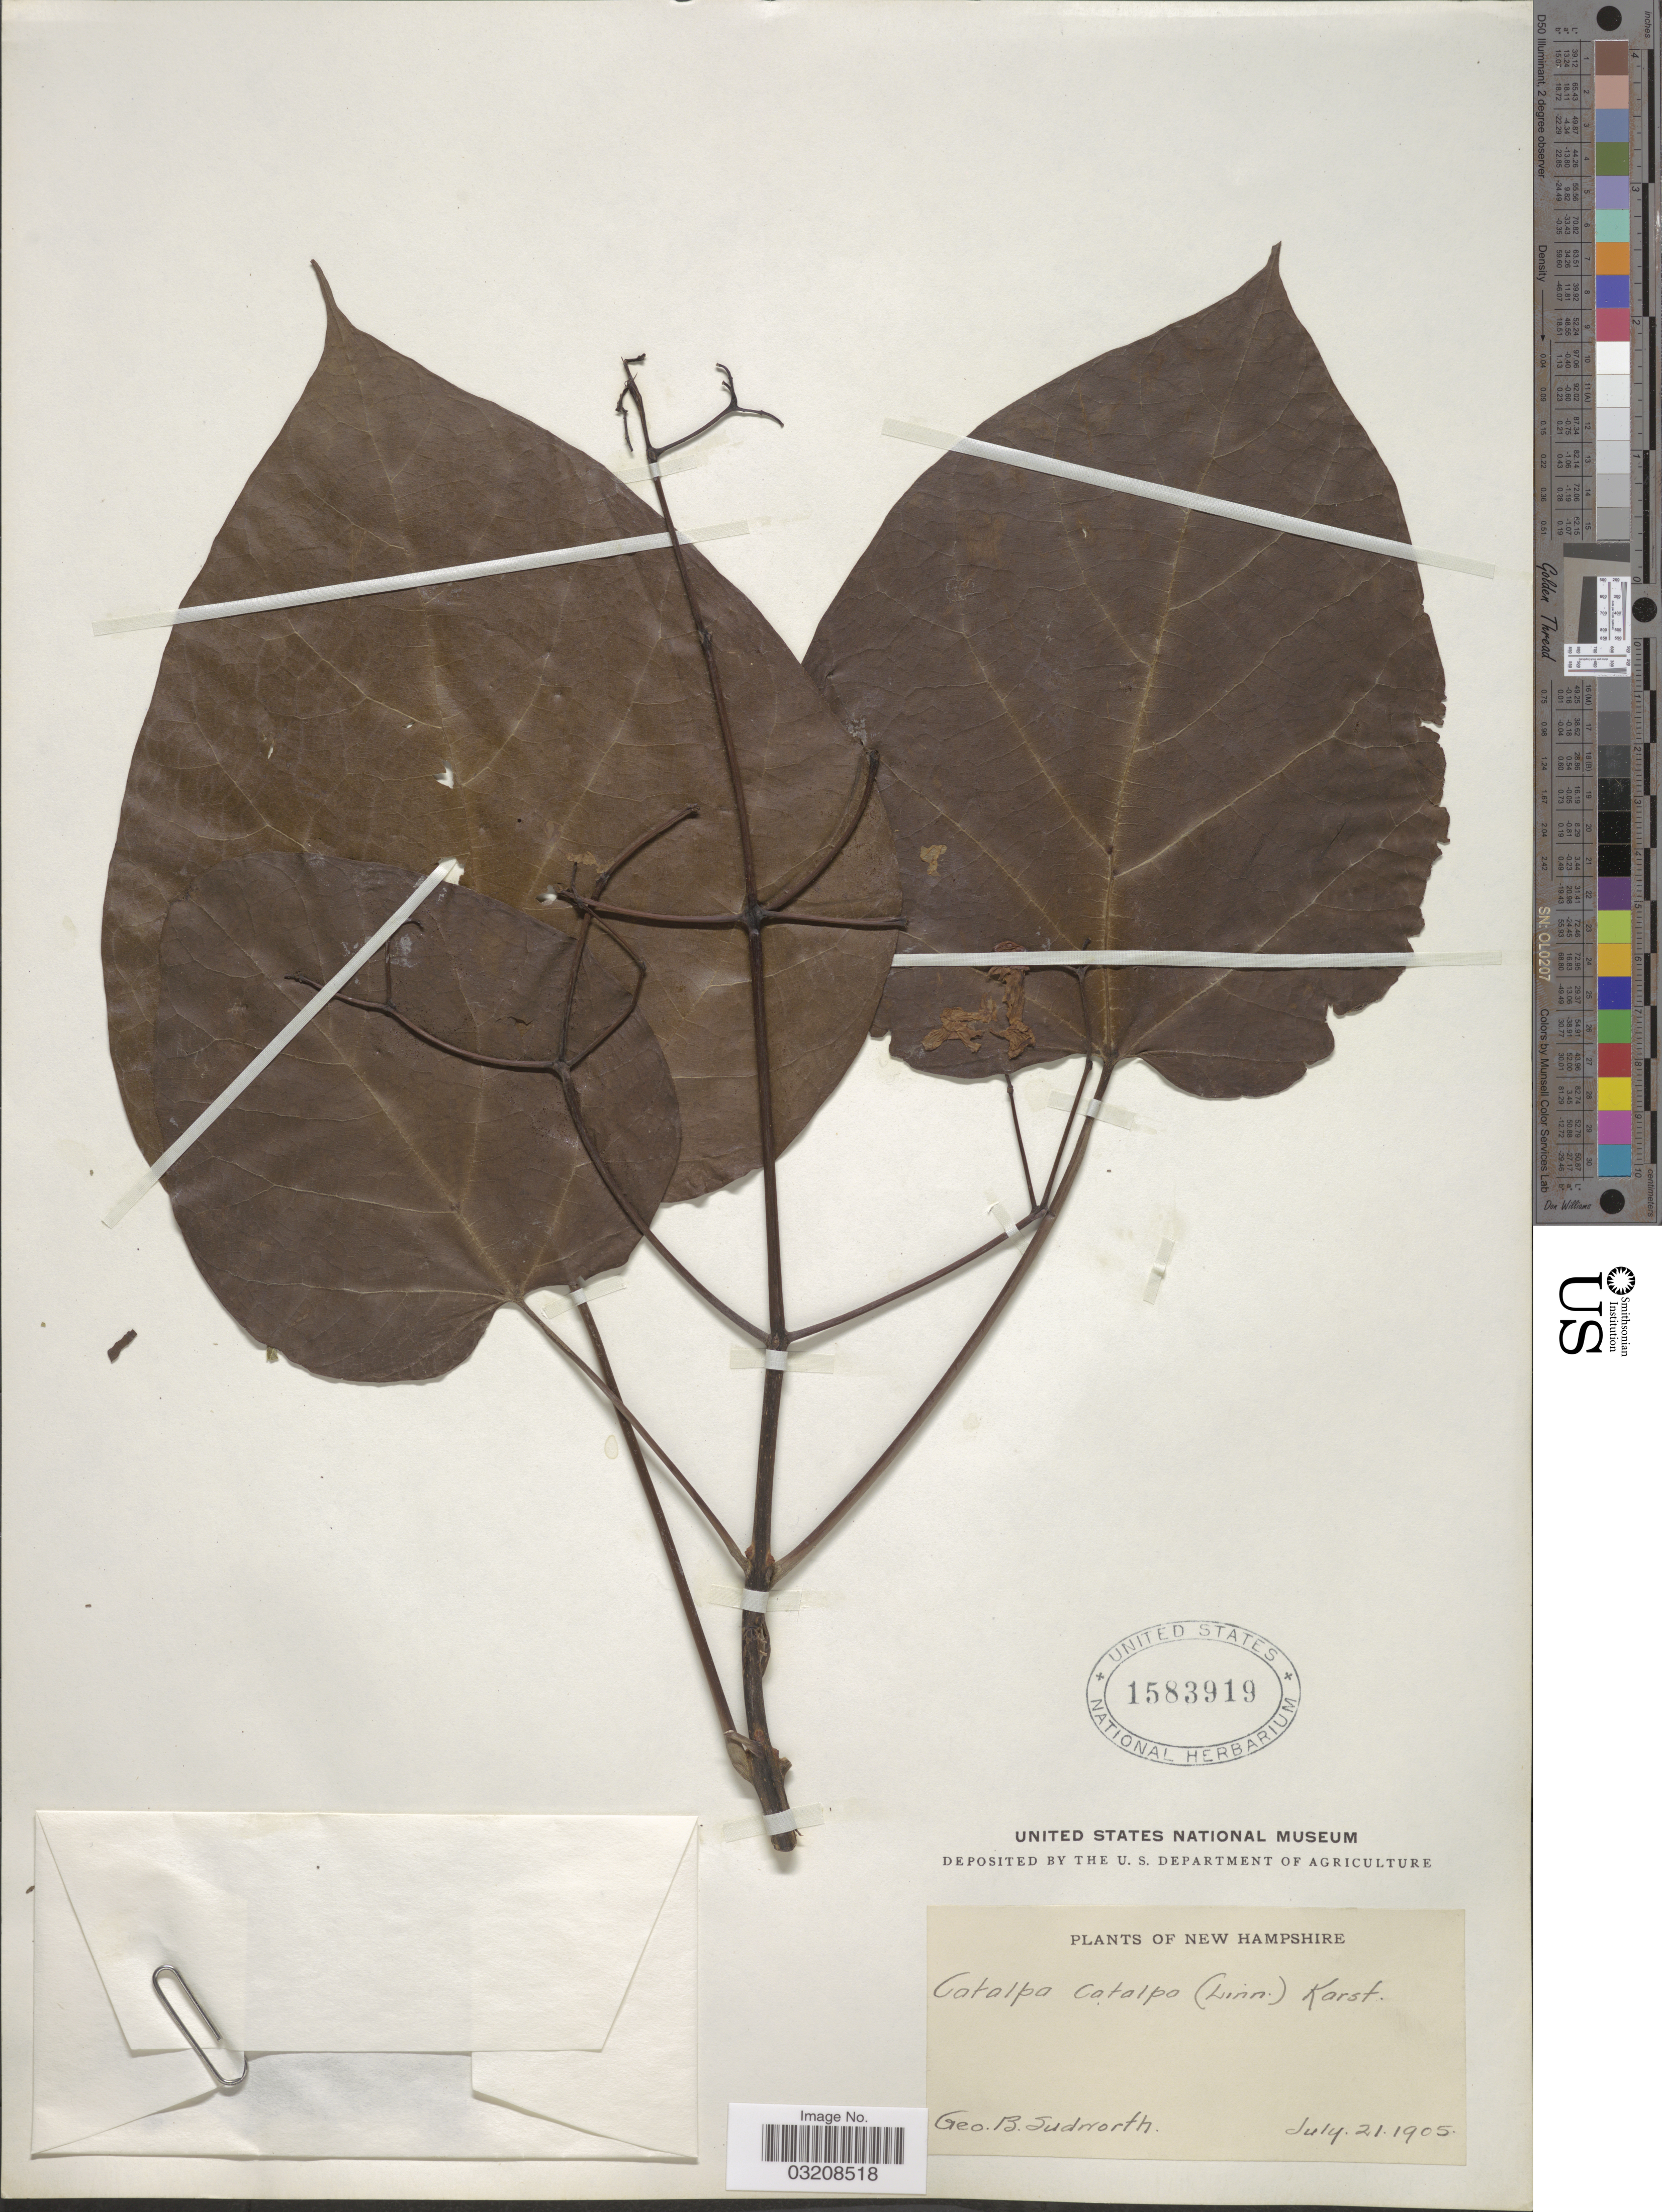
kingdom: Plantae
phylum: Tracheophyta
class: Magnoliopsida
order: Lamiales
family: Bignoniaceae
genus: Catalpa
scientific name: Catalpa bignonioides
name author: Walter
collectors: G. B. Sudworth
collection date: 1905-07-21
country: United States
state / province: New Hampshire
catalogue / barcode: US 1583919